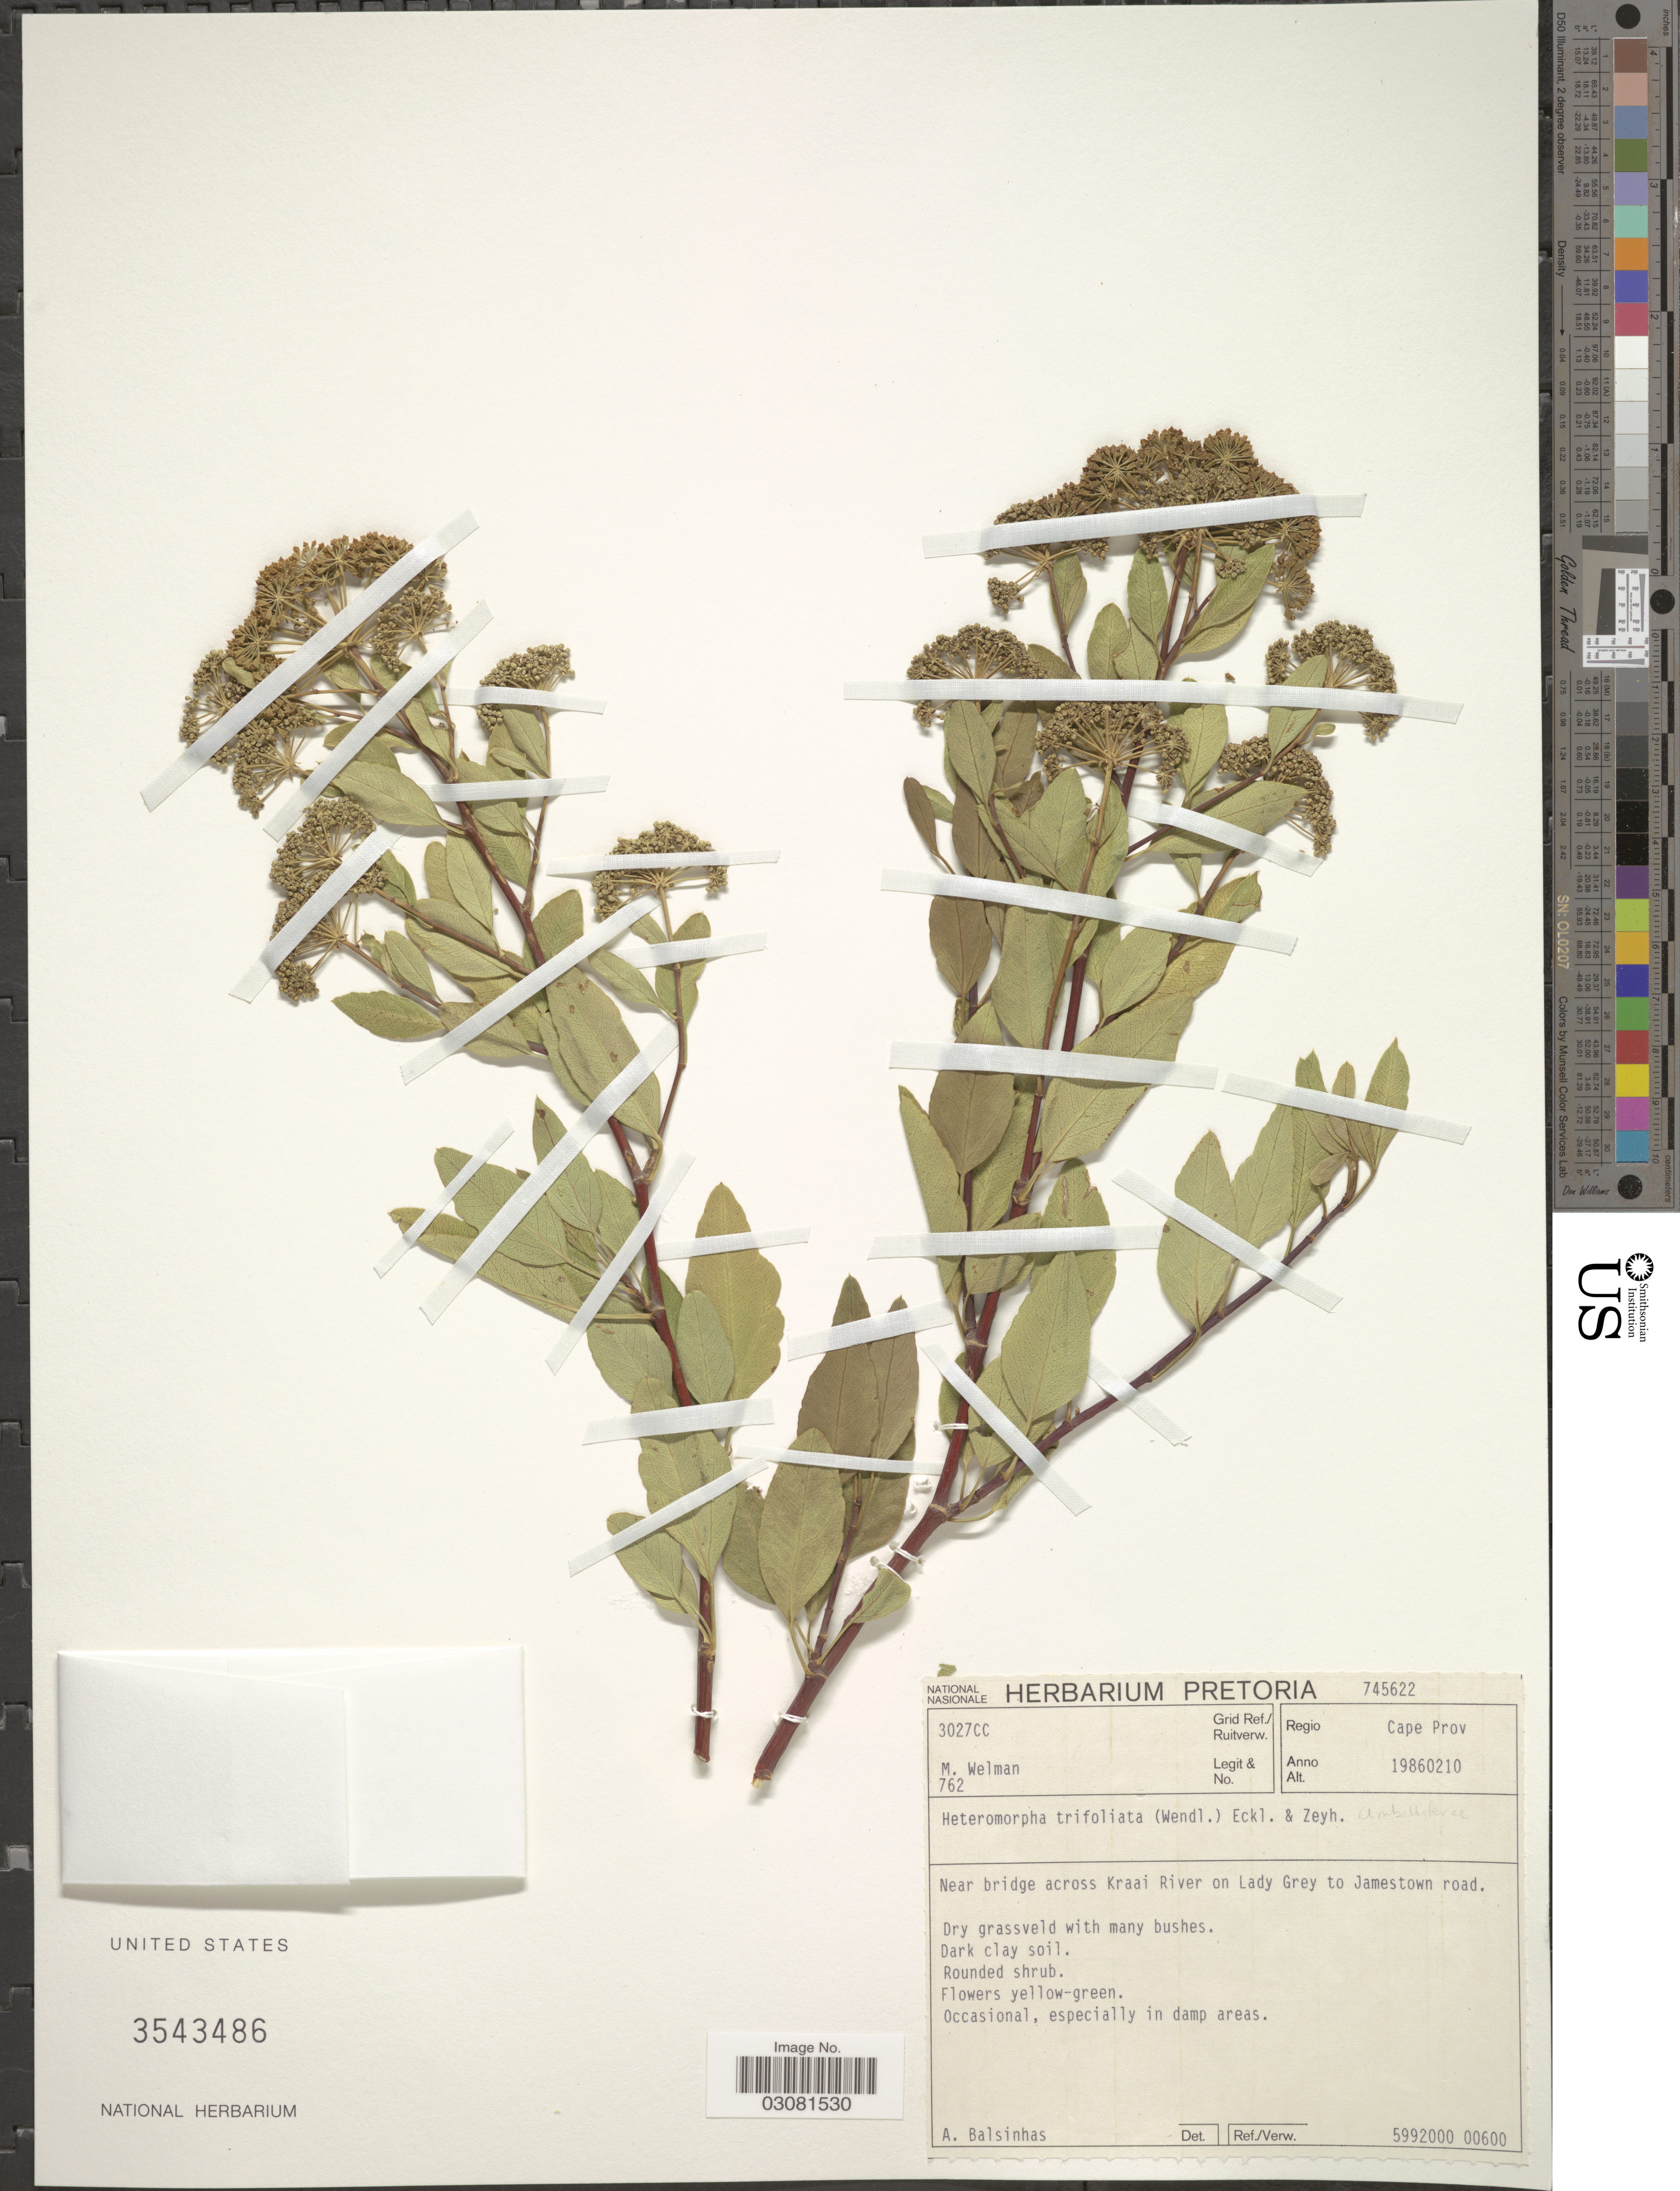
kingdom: Plantae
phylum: Tracheophyta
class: Magnoliopsida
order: Apiales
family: Apiaceae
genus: Heteromorpha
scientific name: Heteromorpha trifoliata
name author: (H.L. Wendl. & Bartl.) Eckl. & Zeyh.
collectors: M. Welman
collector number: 762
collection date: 1986-02-10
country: South Africa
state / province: Eastern Cape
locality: Grid Ref./Ruitverw. 3027CC, Regio Cape Prov., Near bridges across Kraai River on Lady Grey to Jamestown road.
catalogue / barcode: US 3543486